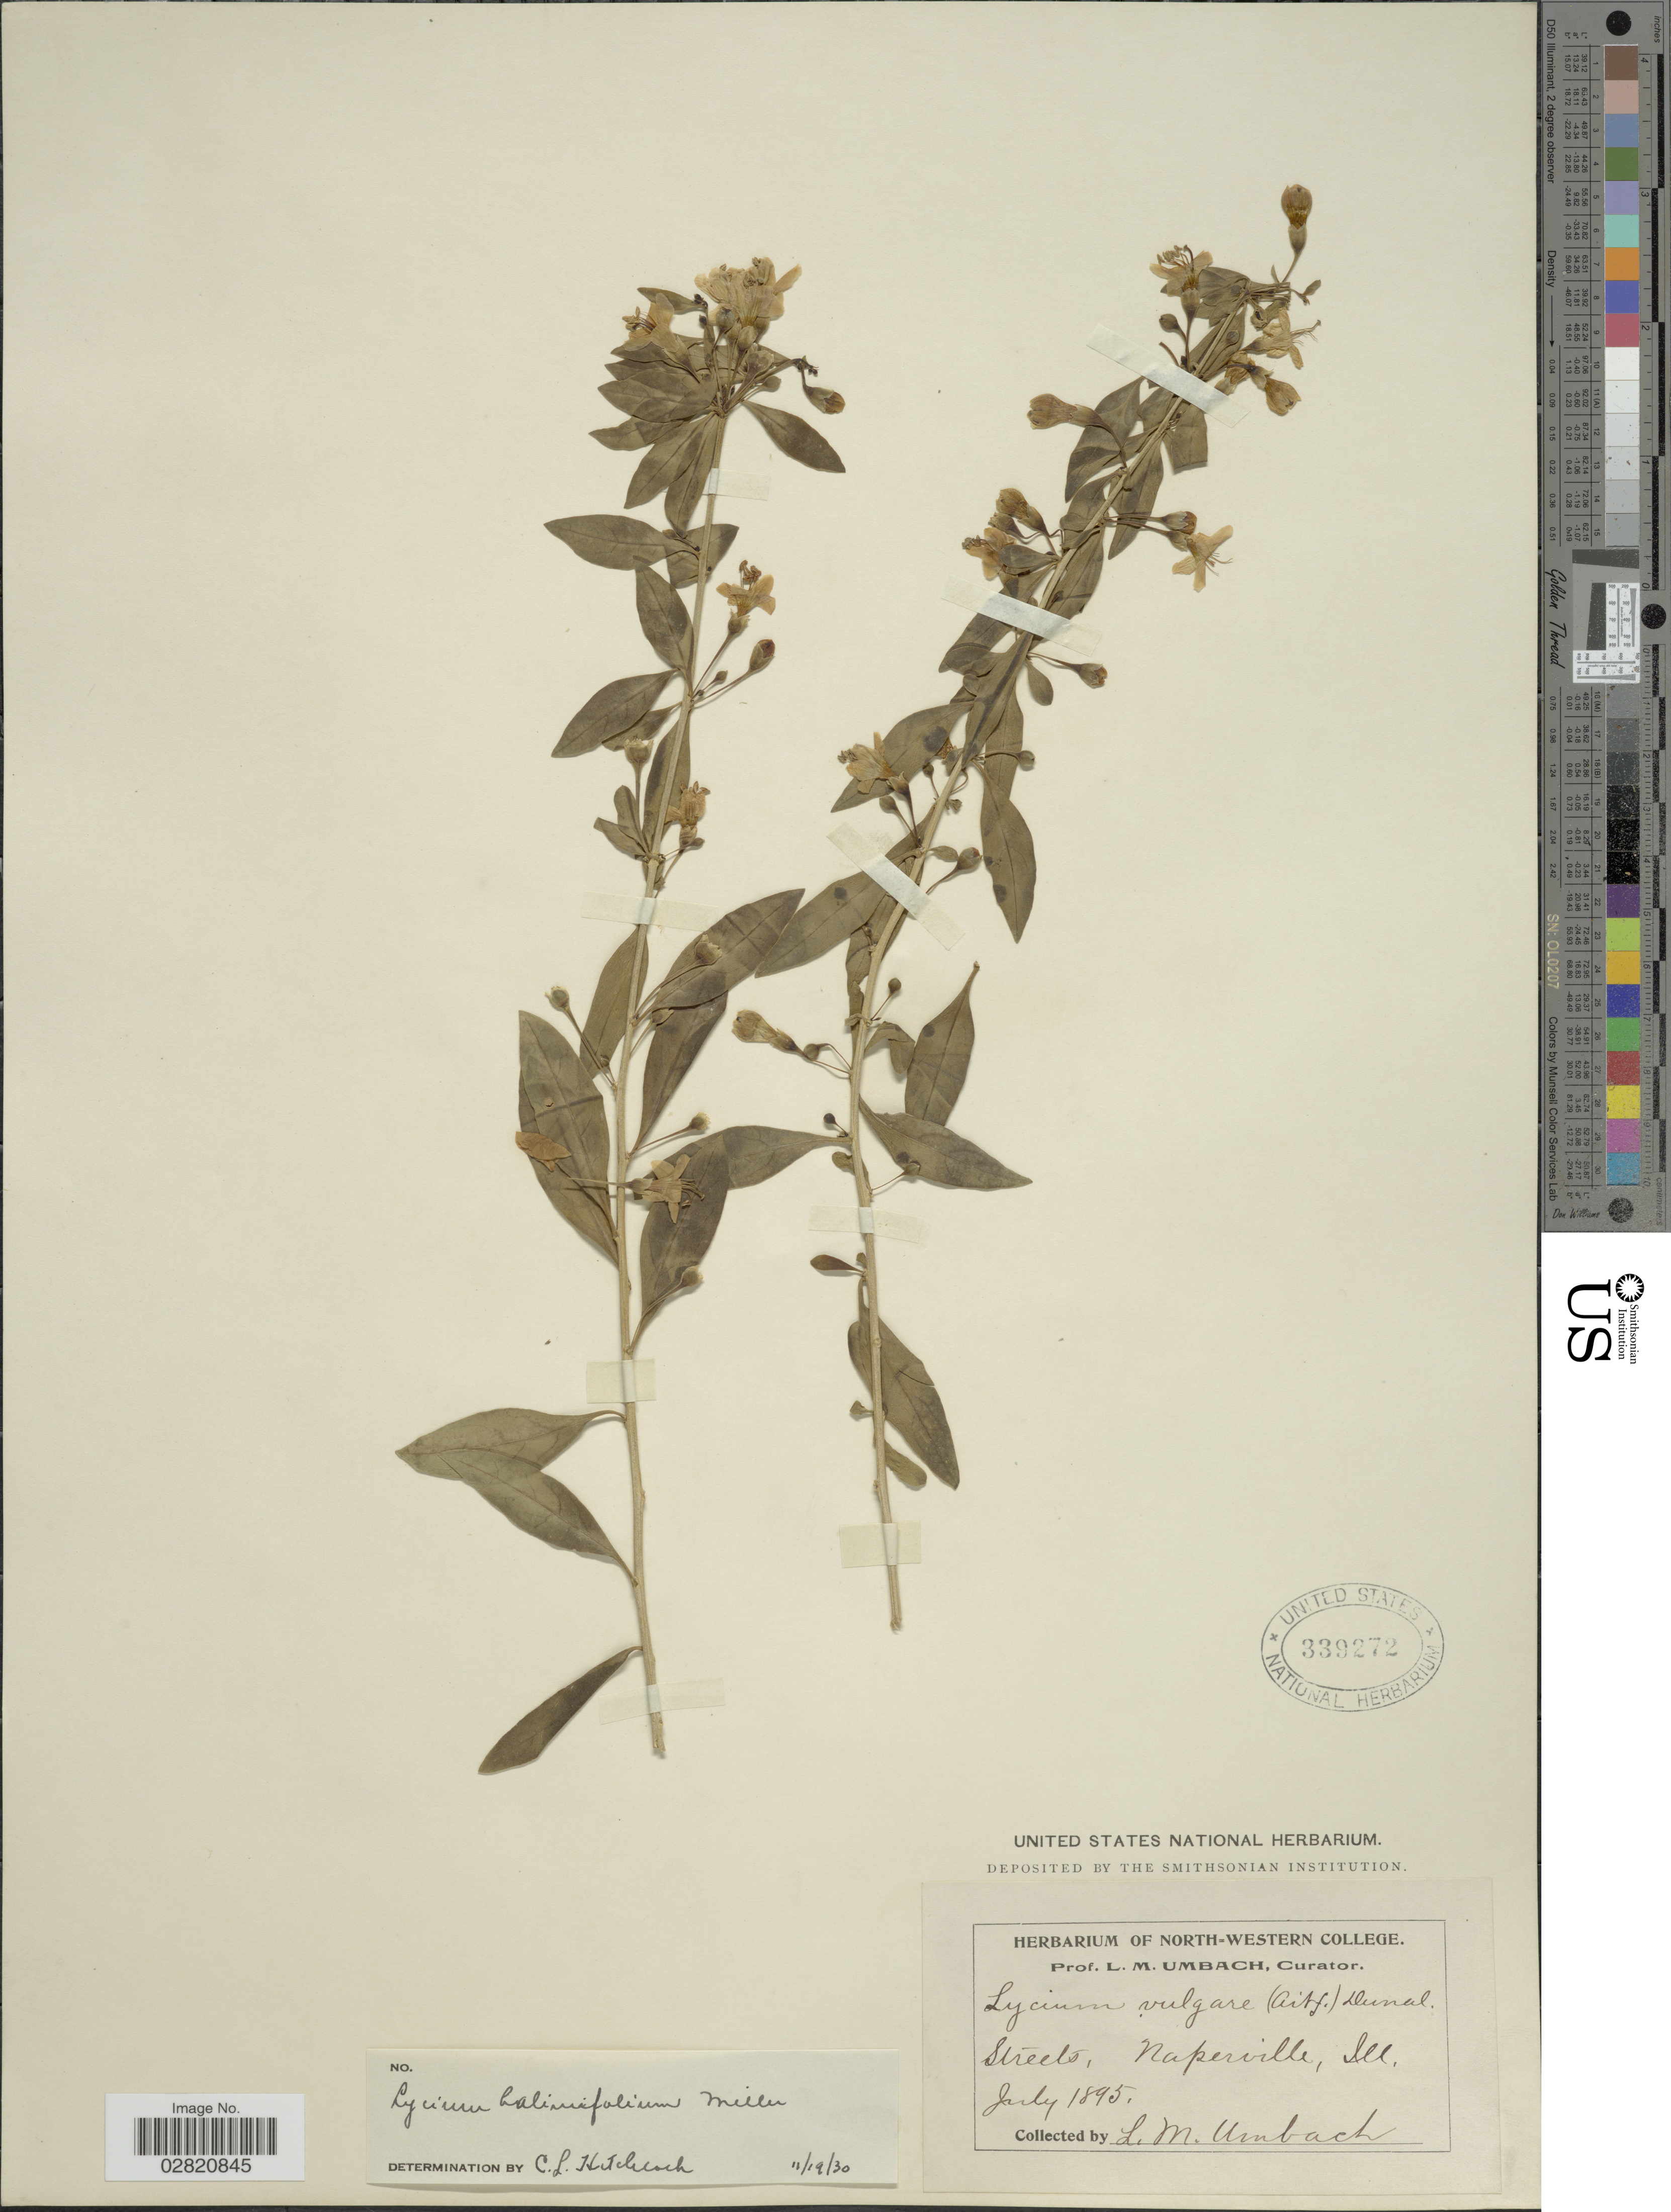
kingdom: Plantae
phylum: Tracheophyta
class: Magnoliopsida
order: Solanales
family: Solanaceae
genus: Lycium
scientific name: Lycium barbarum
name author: L.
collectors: L. M. Umbach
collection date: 1895-07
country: United States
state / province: Illinois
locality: Streets, Naperville.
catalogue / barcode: US 339272